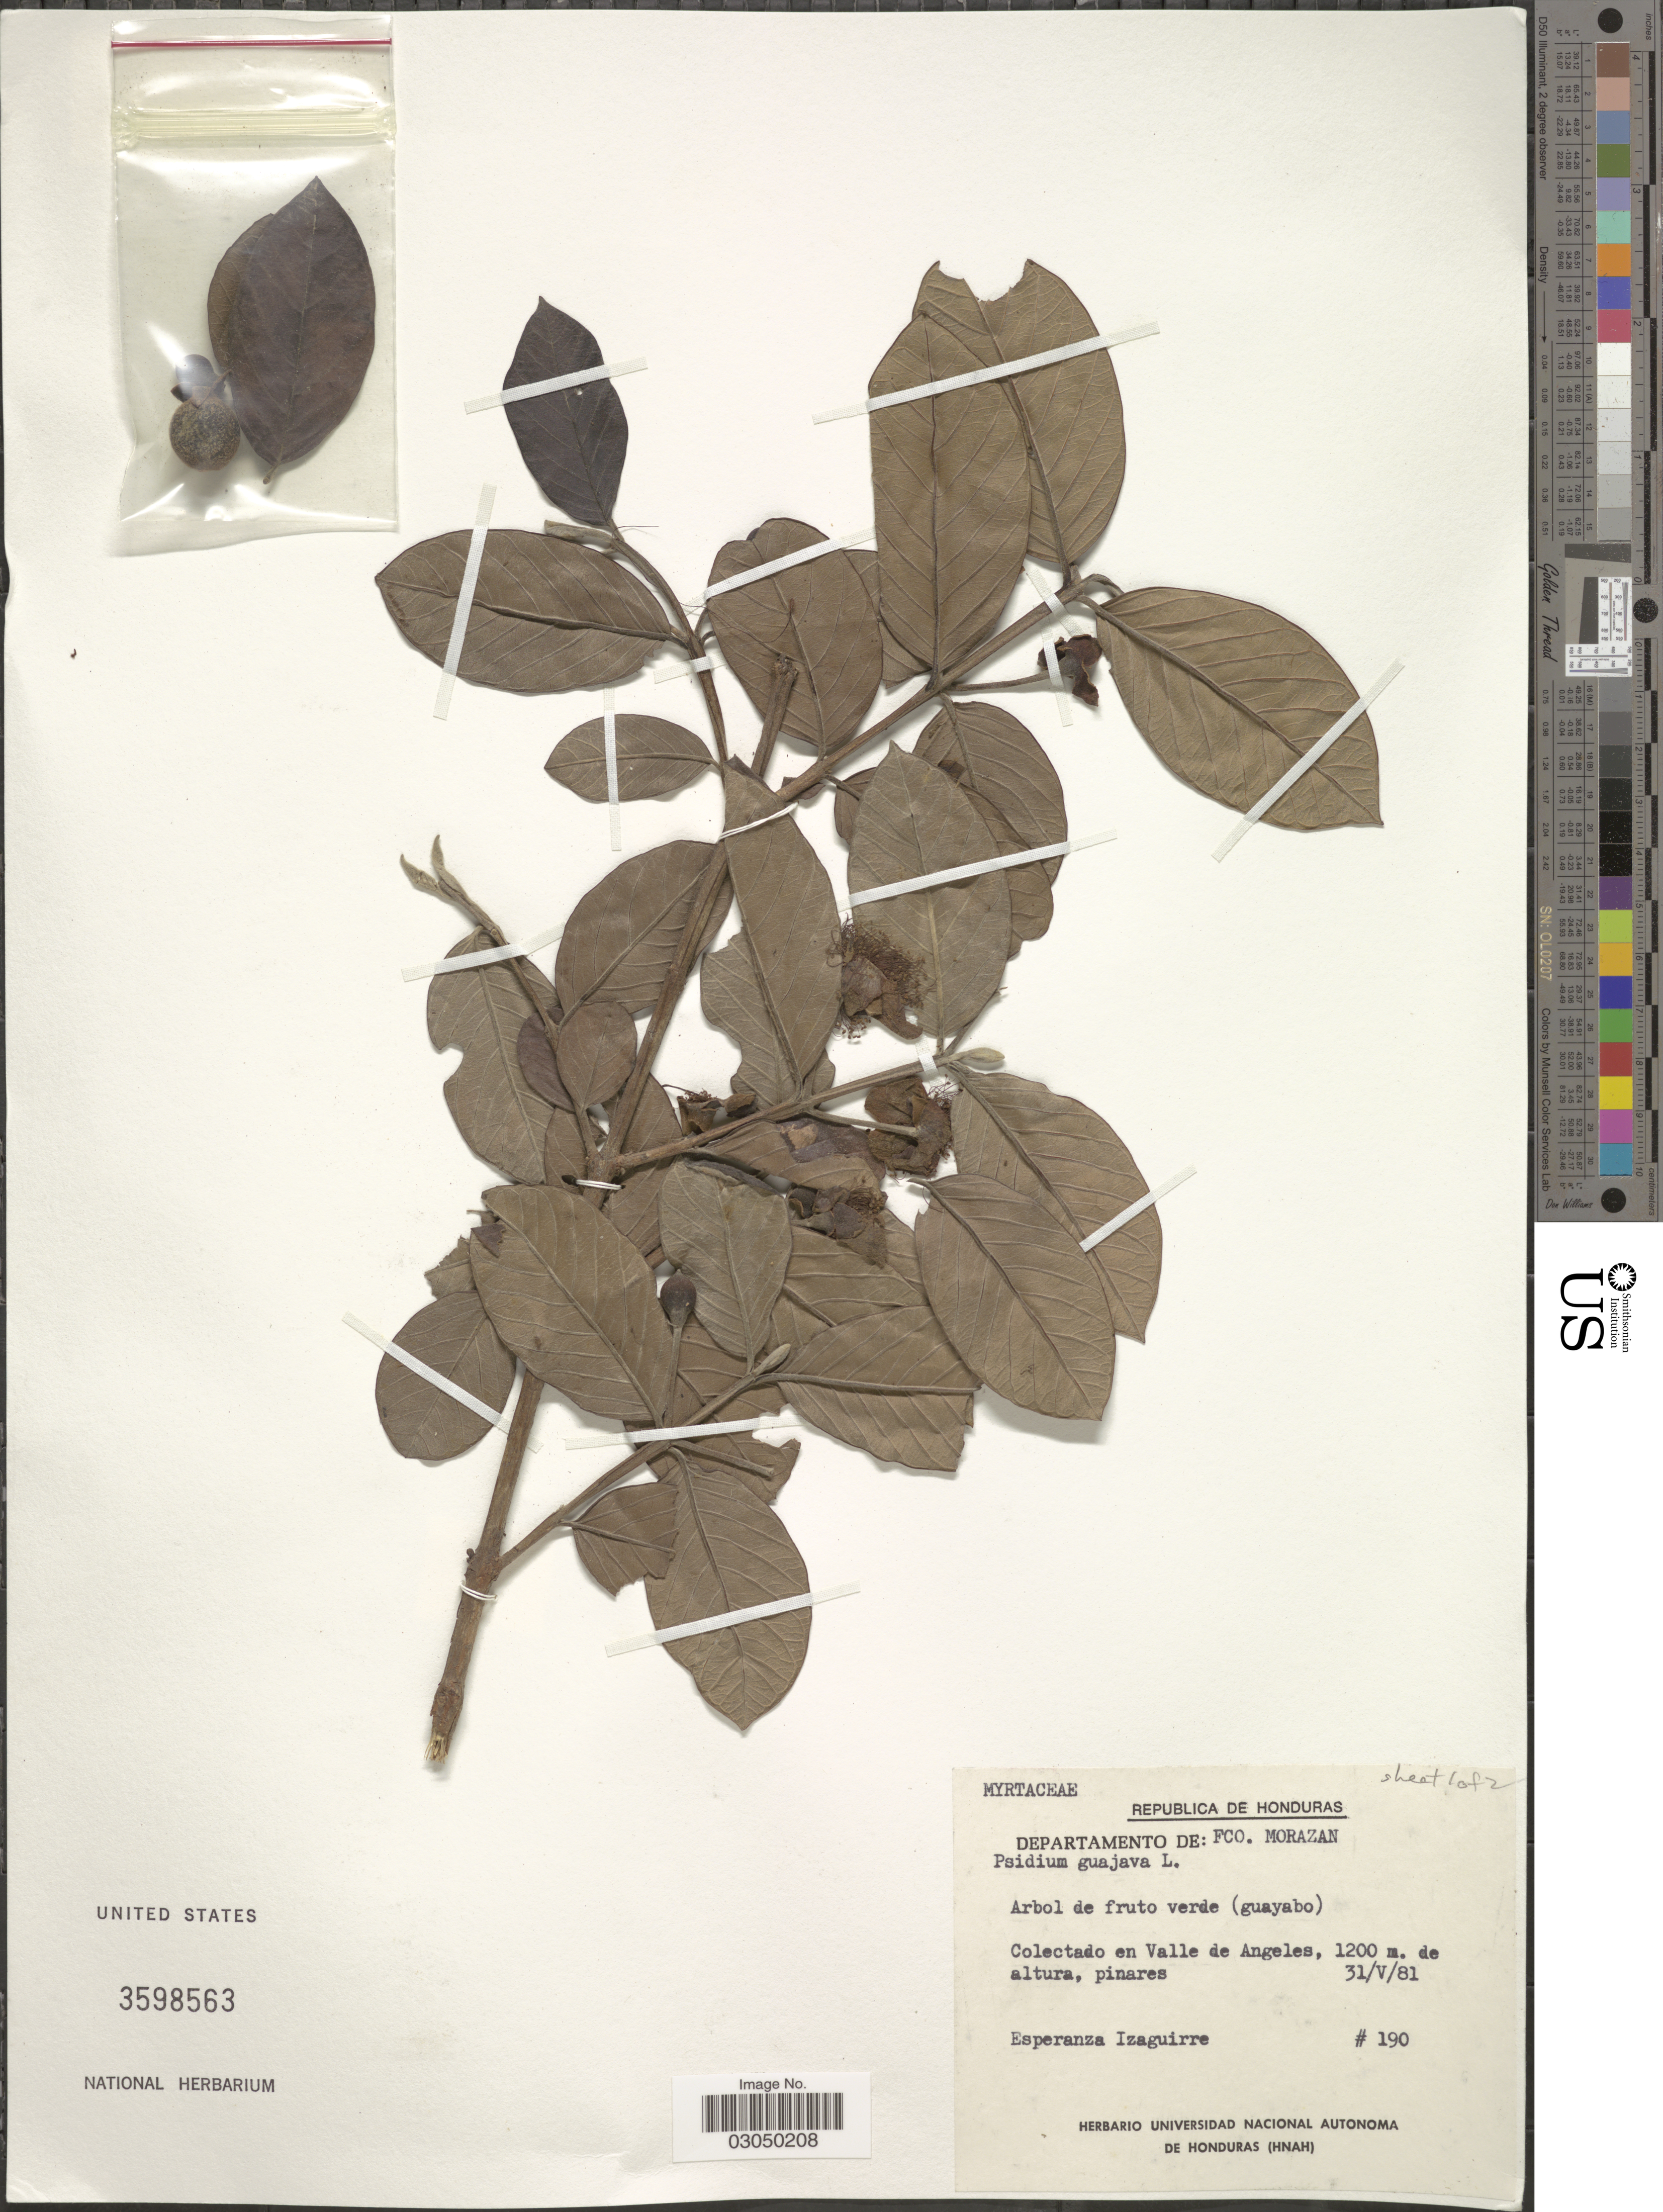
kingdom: Plantae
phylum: Tracheophyta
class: Magnoliopsida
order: Myrtales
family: Myrtaceae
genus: Psidium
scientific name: Psidium guajava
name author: L.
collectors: E. Izaguirre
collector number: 190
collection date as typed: Transcribed d/m/y: 31/5/81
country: Honduras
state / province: Fco. Morazán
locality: Fco. Morazan. En Valle de Angeles.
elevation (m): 1200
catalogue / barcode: US 3598563